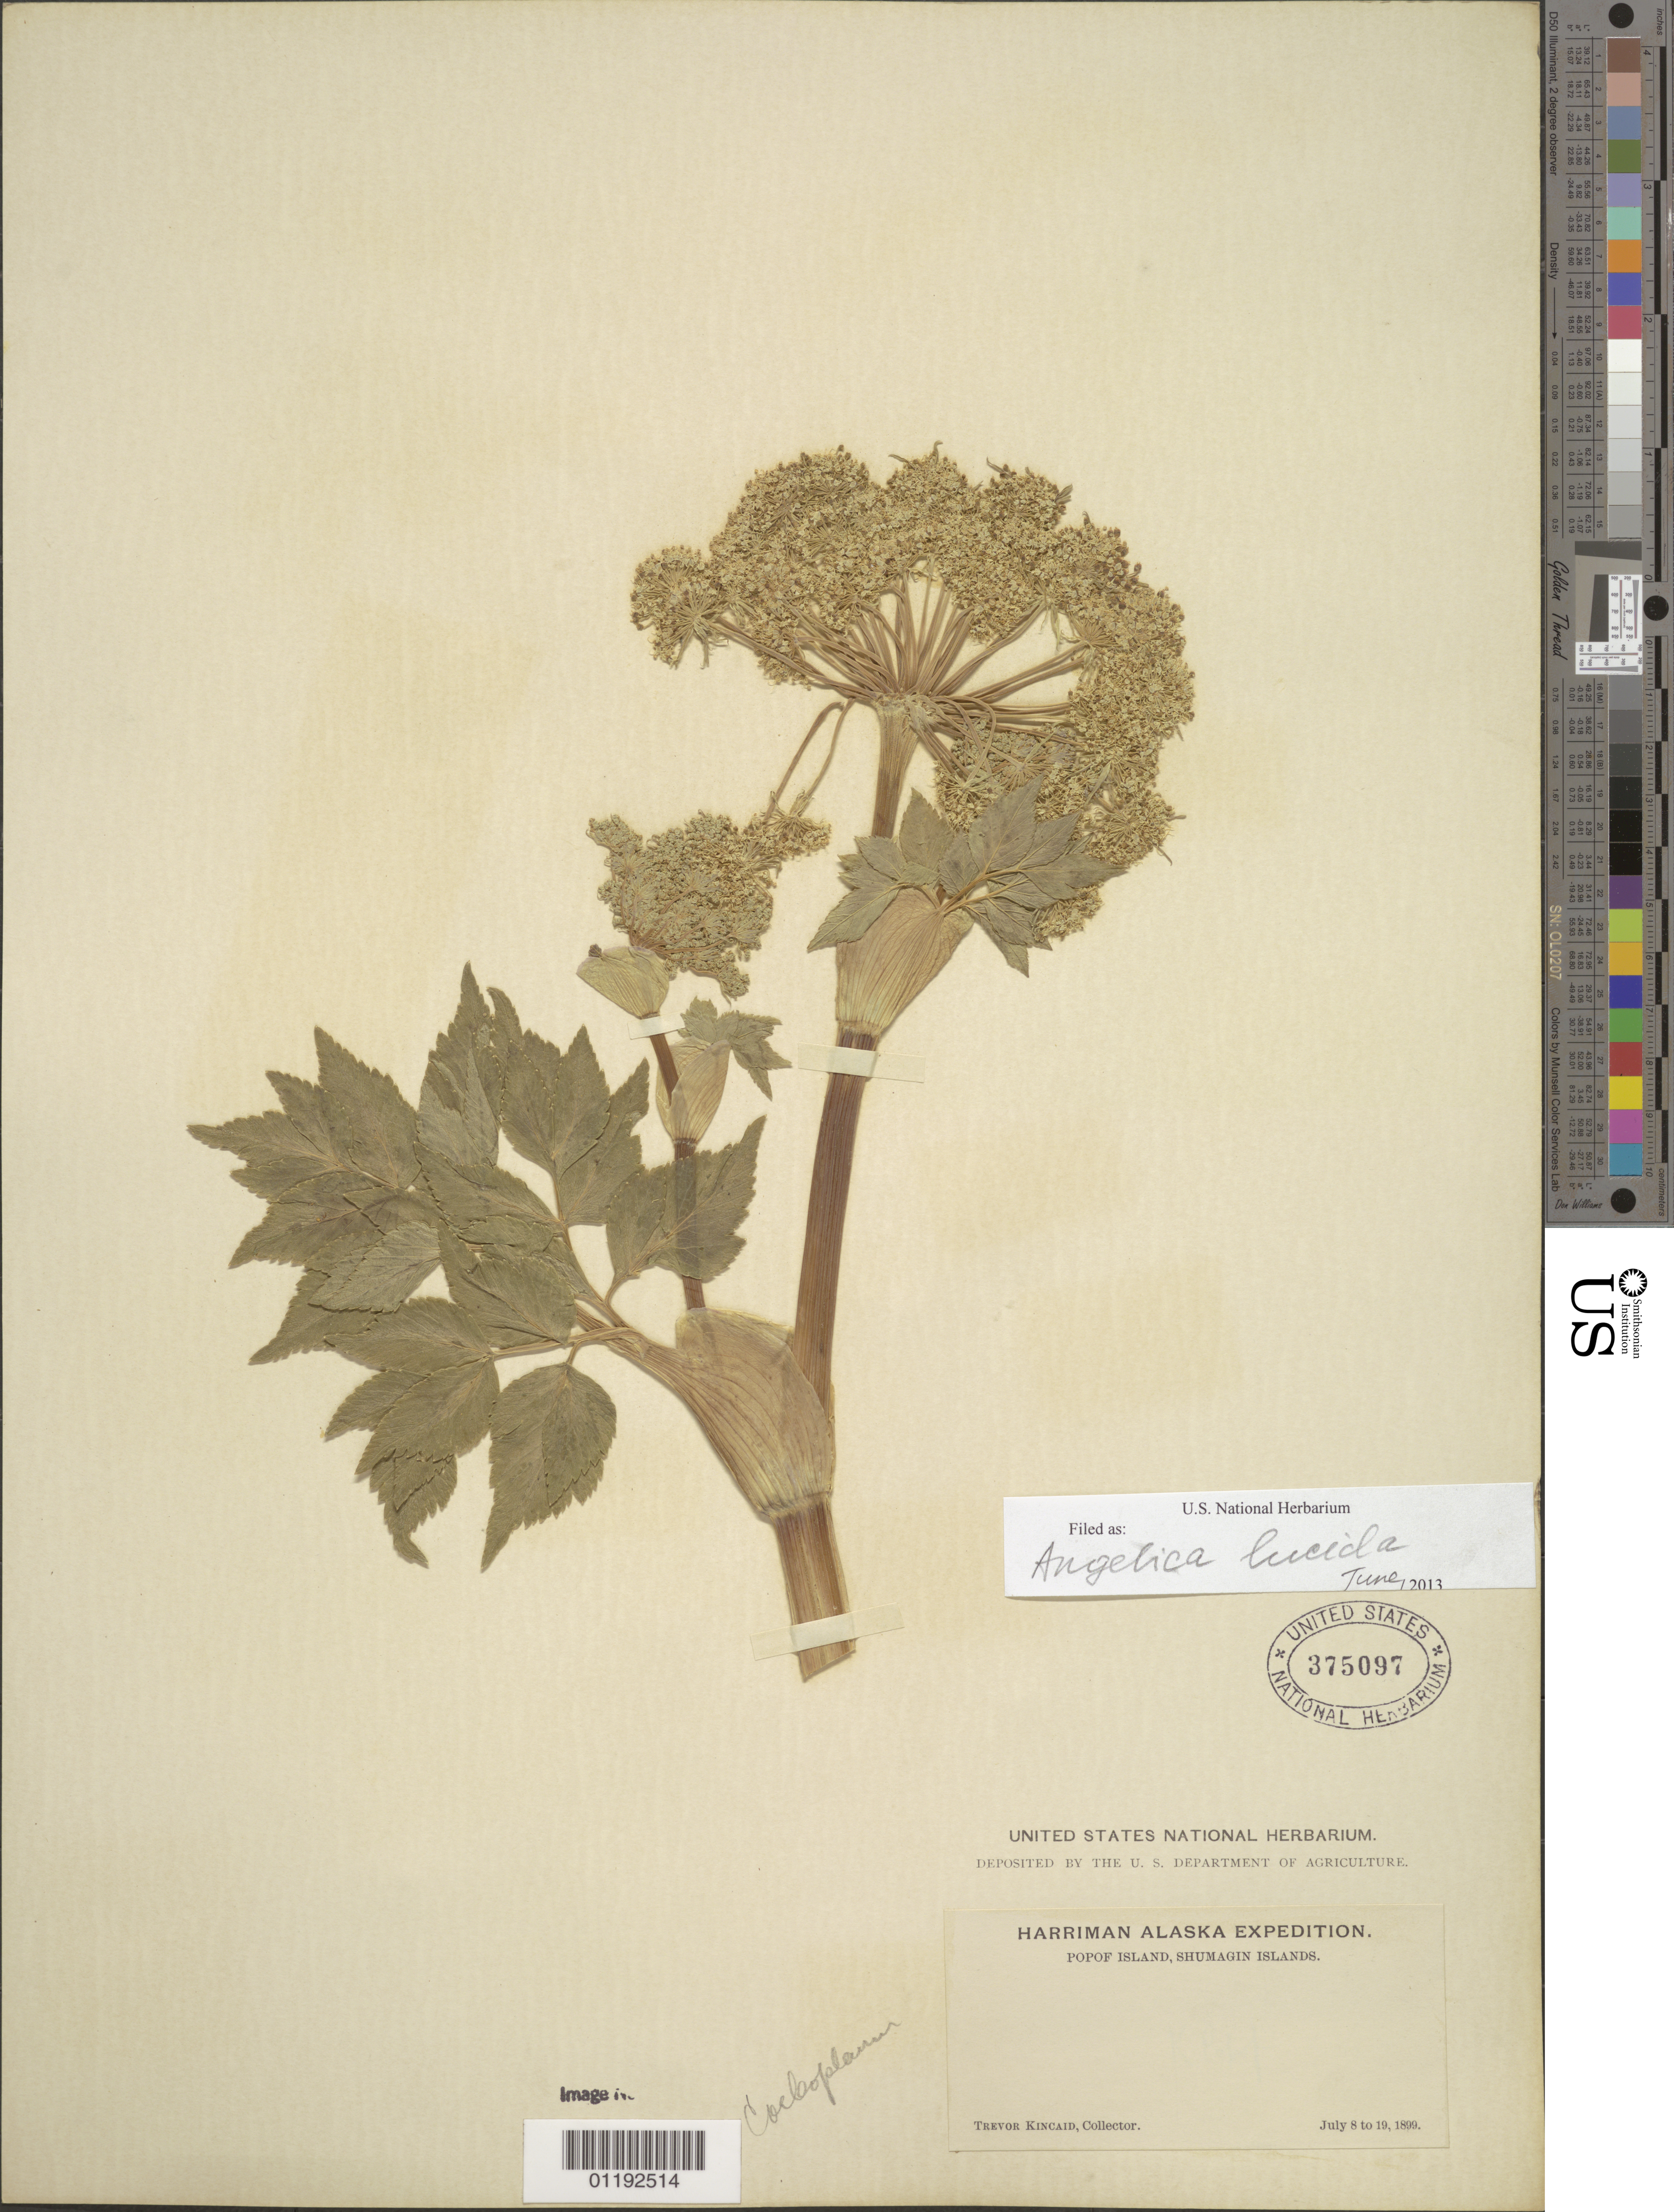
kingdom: Plantae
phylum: Tracheophyta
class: Magnoliopsida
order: Apiales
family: Apiaceae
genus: Angelica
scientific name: Angelica lucida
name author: L.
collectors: T. C. Kincaid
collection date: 1899-07-08/1899-07-19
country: United States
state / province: Alaska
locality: Popof Island. Shumagin Islands.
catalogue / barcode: US 375097